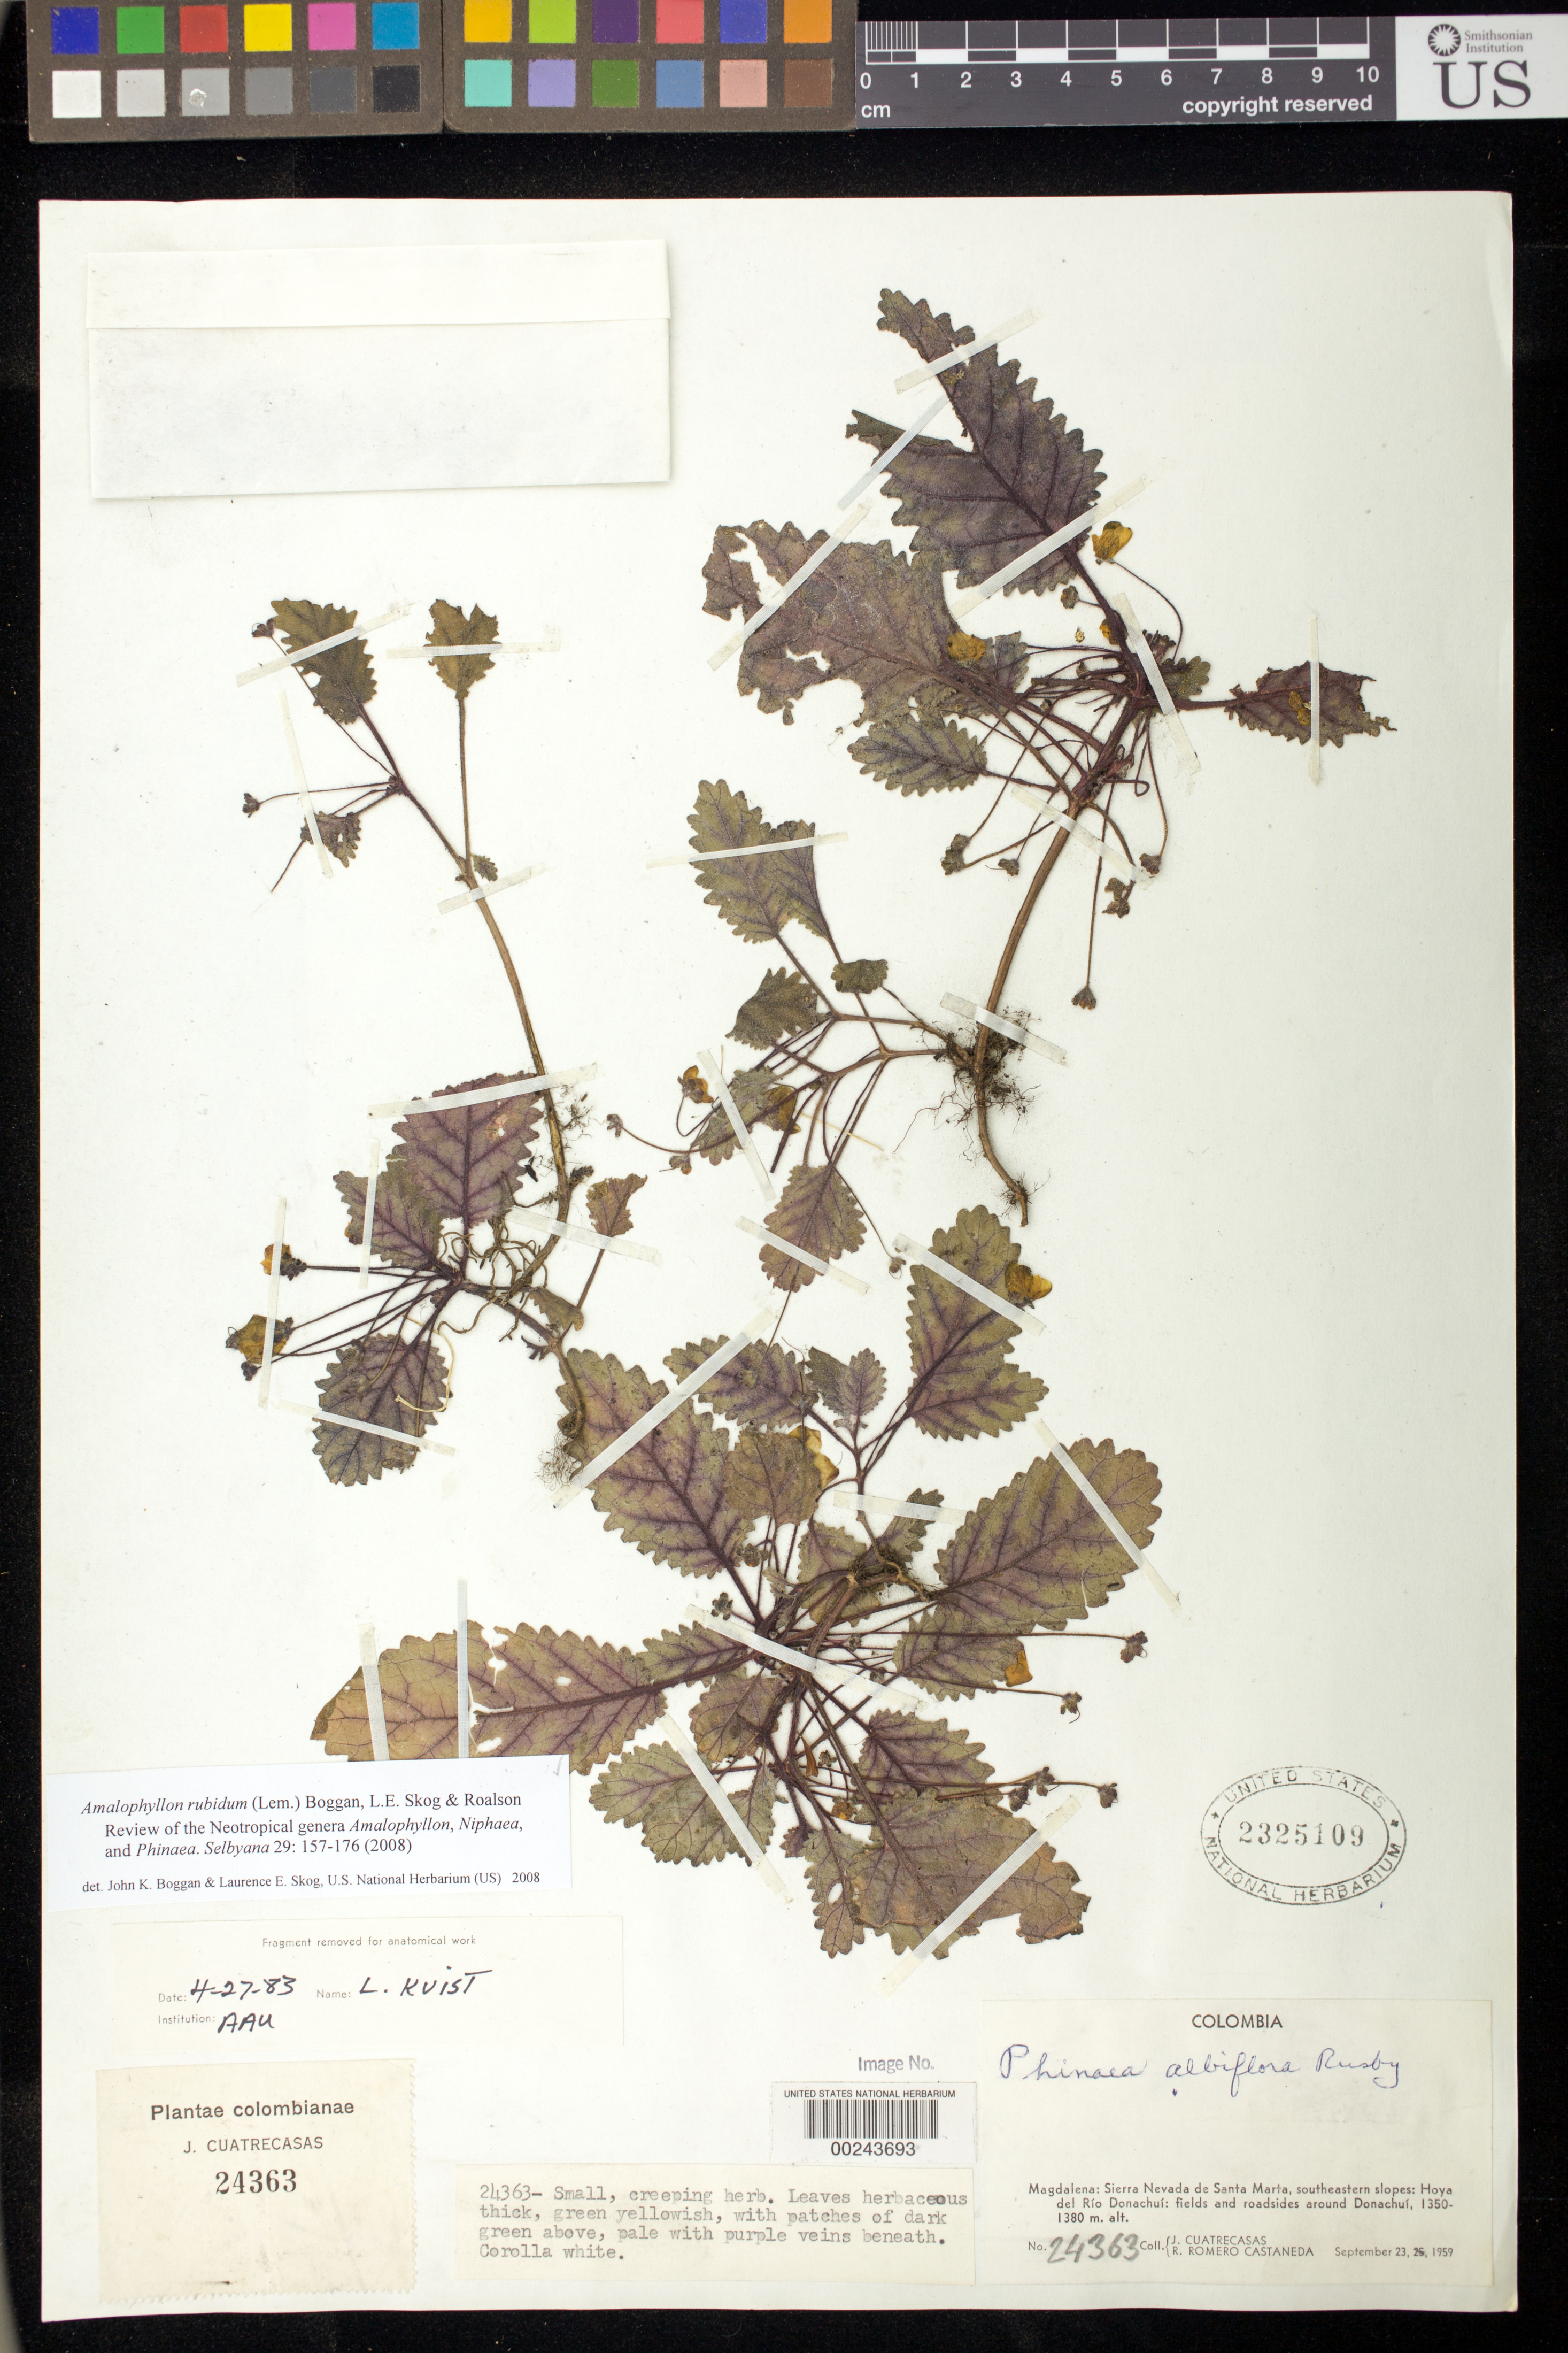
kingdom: Plantae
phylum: Tracheophyta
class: Magnoliopsida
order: Lamiales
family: Gesneriaceae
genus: Amalophyllon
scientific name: Amalophyllon rubidum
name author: (Lem.) Boggan et al.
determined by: Boggan, J. K.; Skog, L. E.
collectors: J. Cuatrecasas & R. Romero Castañeda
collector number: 24363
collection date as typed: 23 Sep 1959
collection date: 1959-09-23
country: Colombia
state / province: Magdalena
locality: Magdalena: Sierra Nevada de Santa Marta, southeastern slopes: Hoya del Río Donachuí: fields and roadsides around Donachuí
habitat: Fields and roadsides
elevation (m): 1350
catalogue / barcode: US 2325109